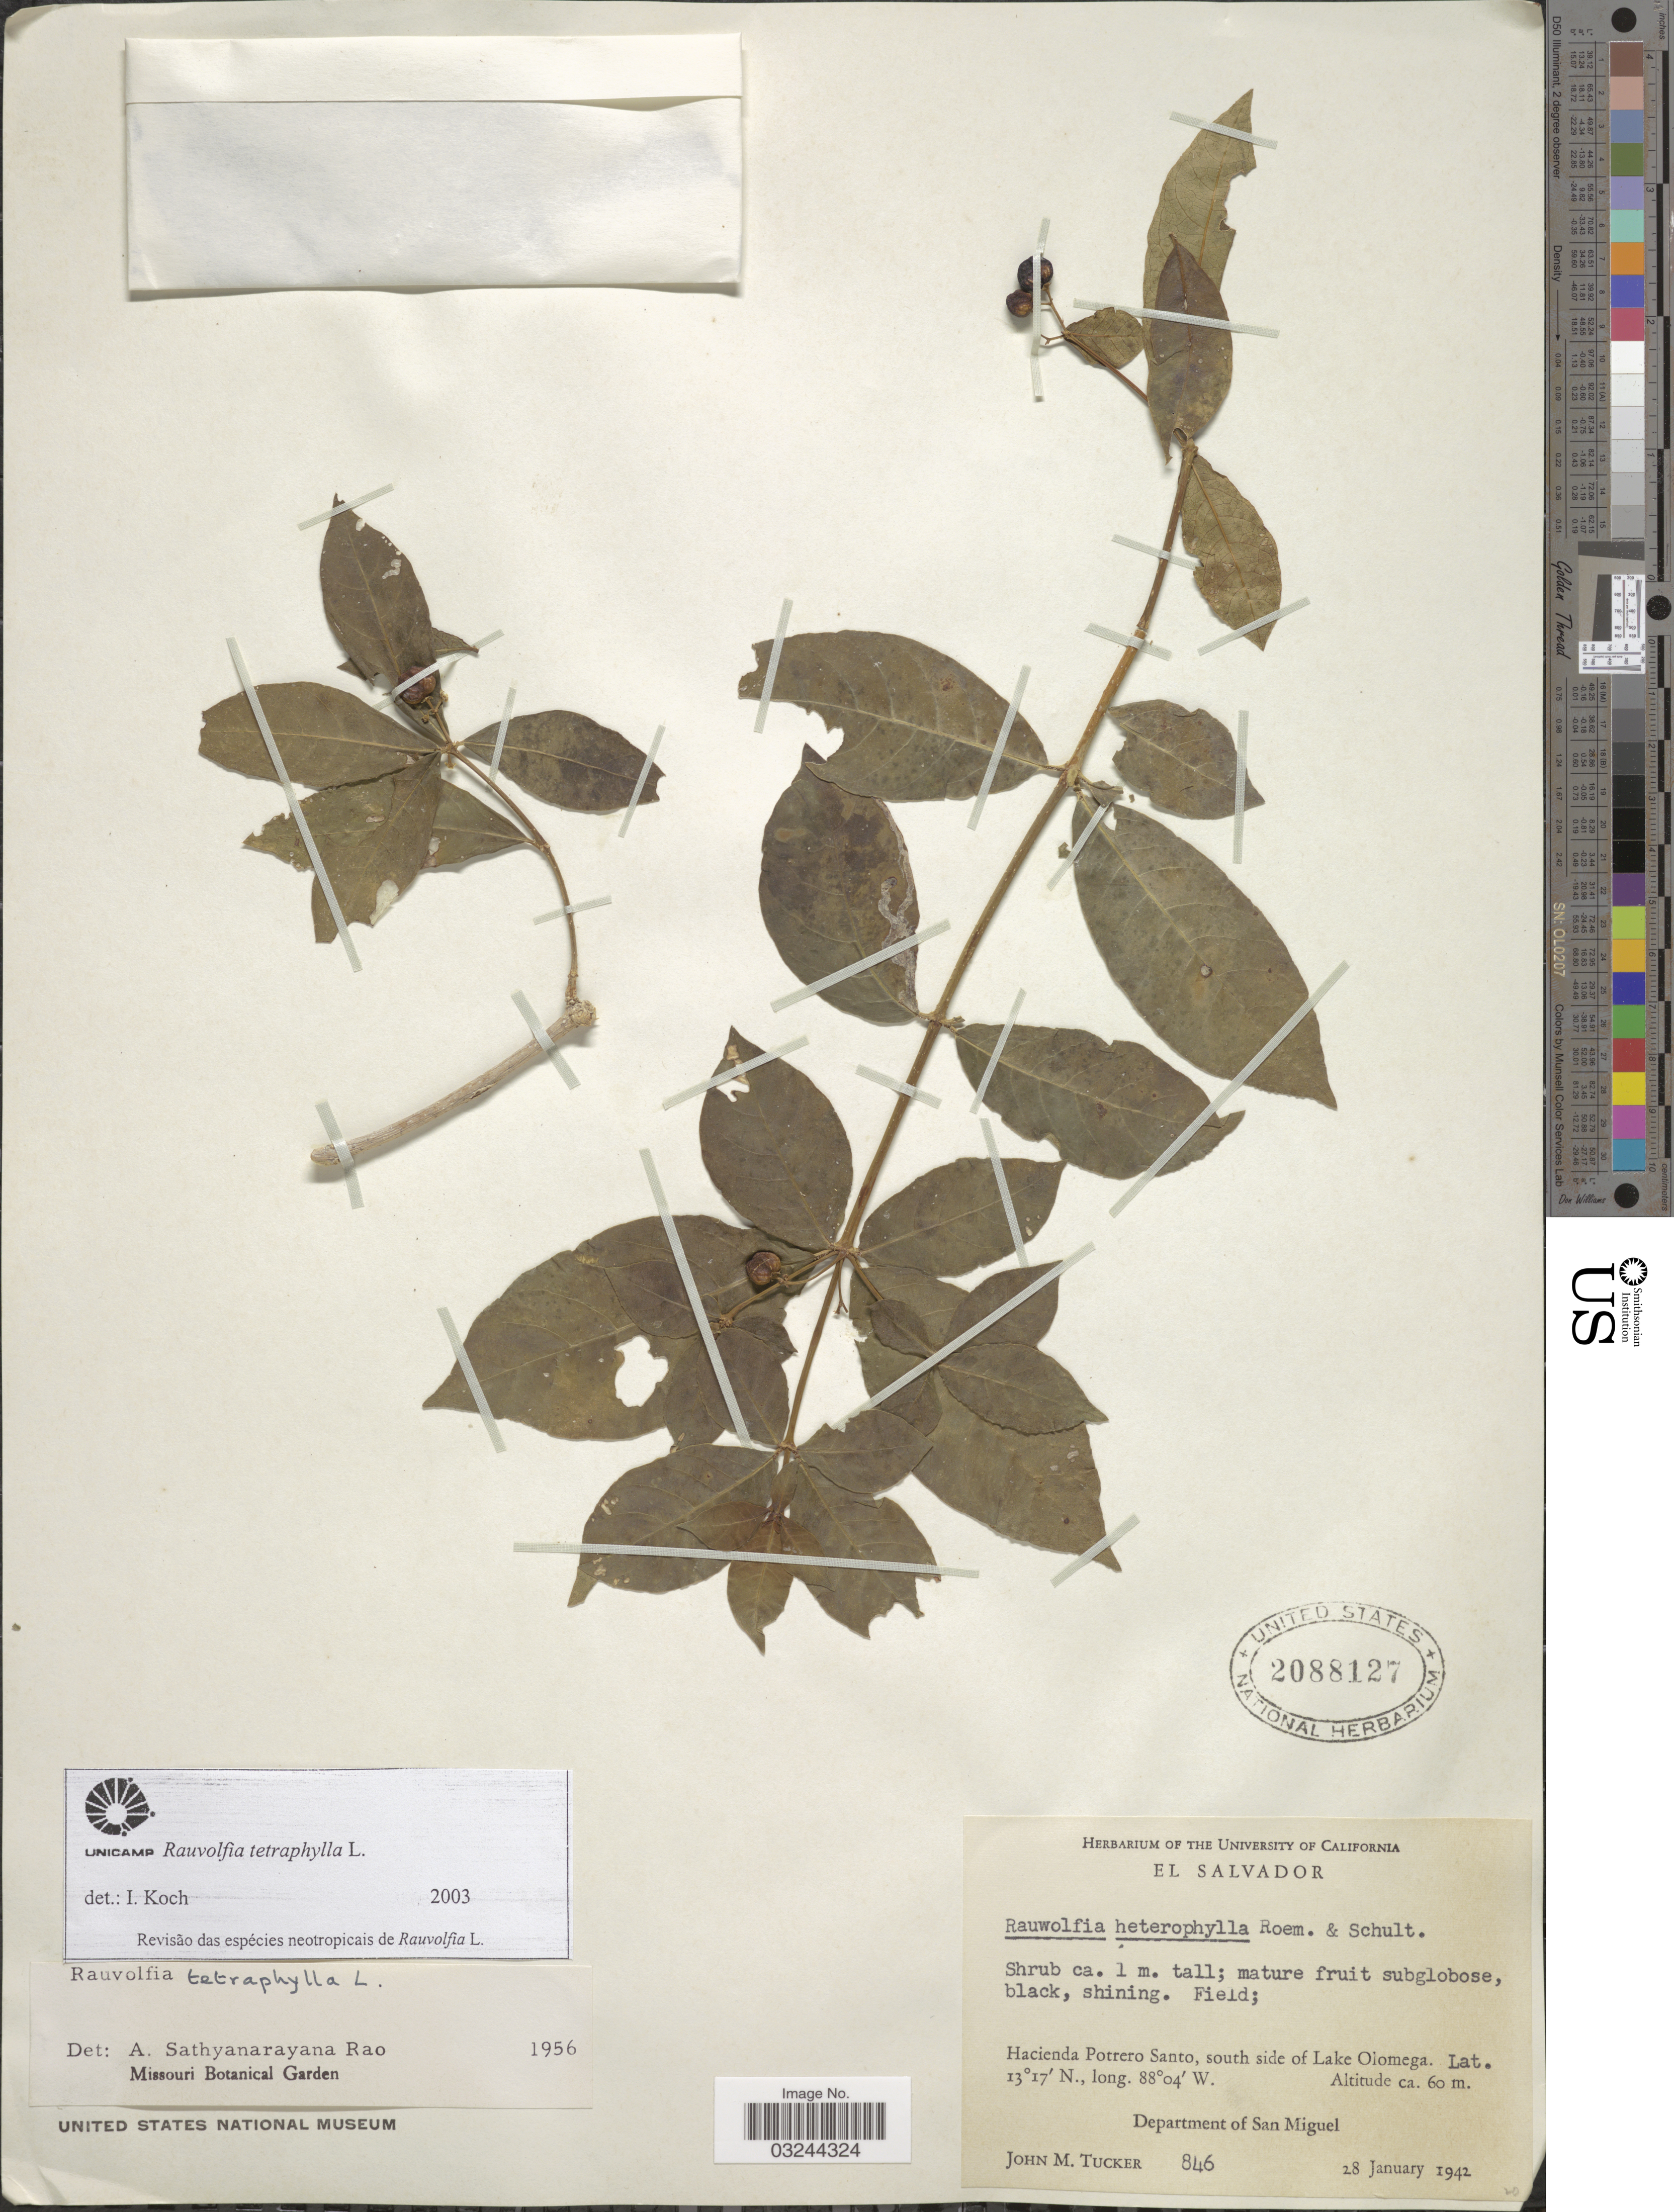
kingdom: Plantae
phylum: Tracheophyta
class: Magnoliopsida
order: Gentianales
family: Apocynaceae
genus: Rauvolfia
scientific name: Rauvolfia tetraphylla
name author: L.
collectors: J. M. Tucker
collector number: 846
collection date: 1942-01-28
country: El Salvador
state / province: San Miguel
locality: Hacienda Potrero Santo, south side of Lake Olomega. Department of San Miguel.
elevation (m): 60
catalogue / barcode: US 2088127